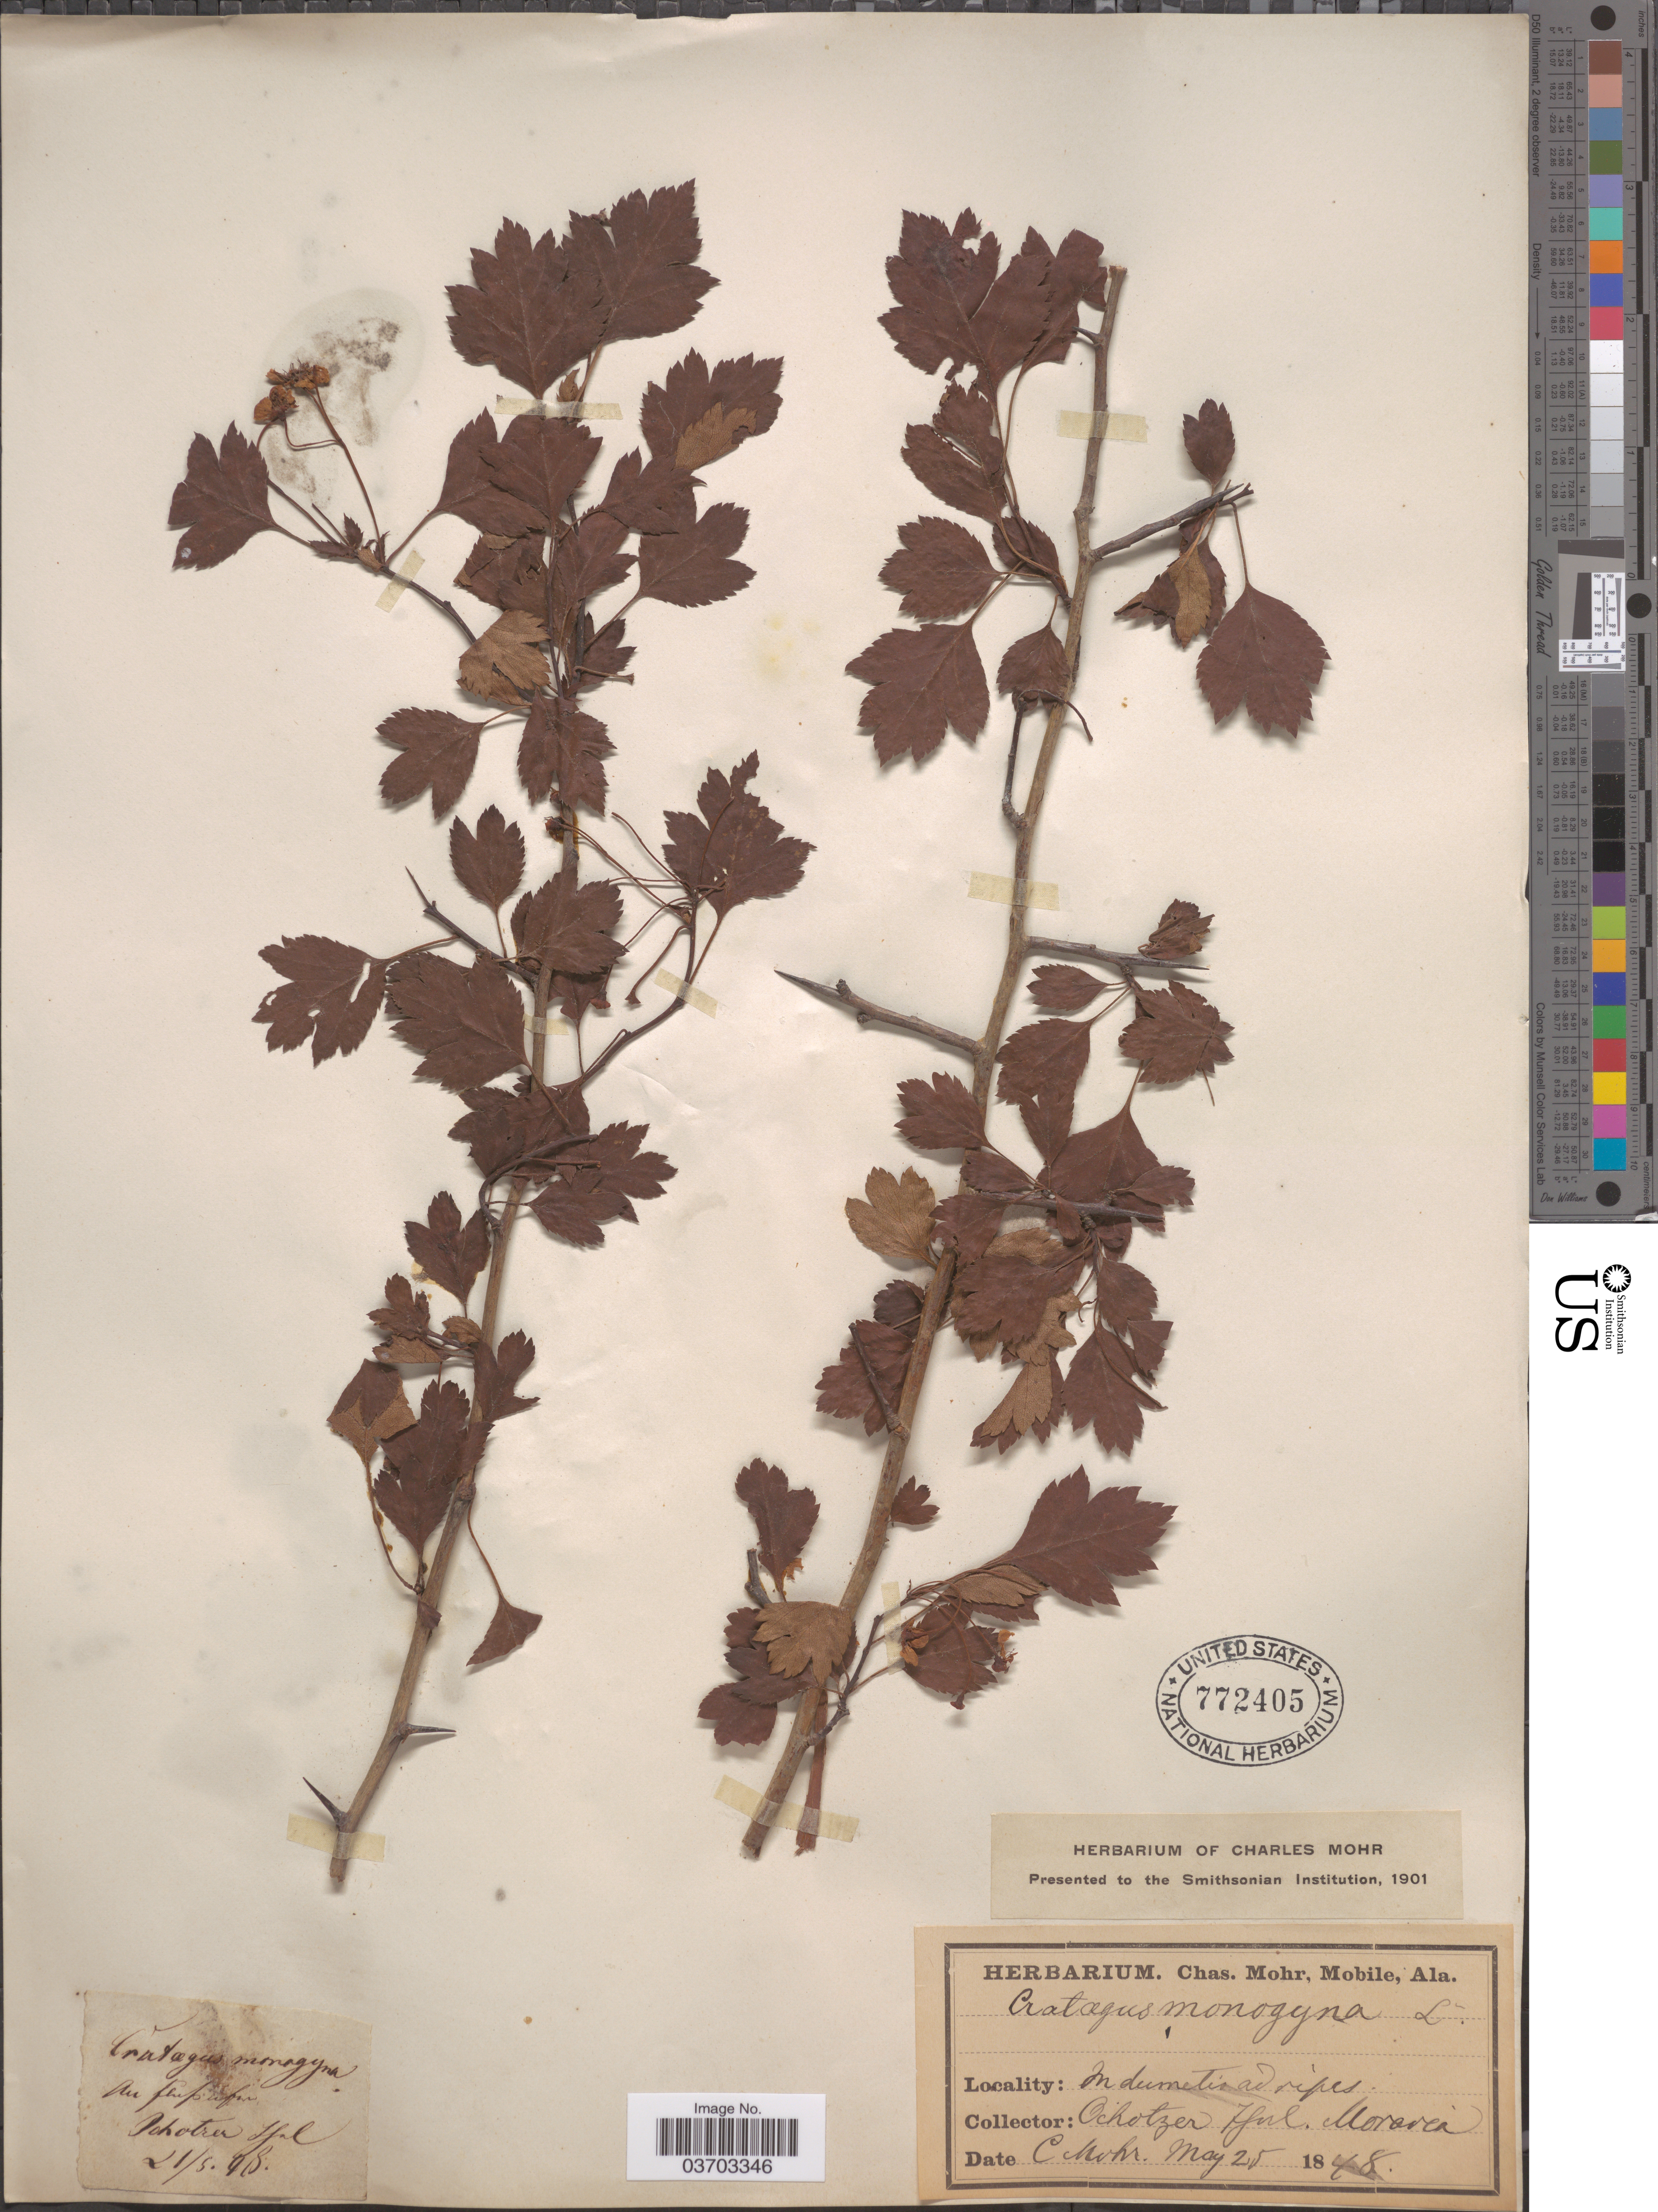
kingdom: Plantae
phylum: Tracheophyta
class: Magnoliopsida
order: Rosales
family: Rosaceae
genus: Crataegus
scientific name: Crataegus monogyna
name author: Lindin.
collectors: Mohr, C. T. (herbarium)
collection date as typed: Transcribed d/m/y: 21/5/48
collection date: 1848-05-25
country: Czechia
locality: Ochotzer Hul [interpreted].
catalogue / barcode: US 772405